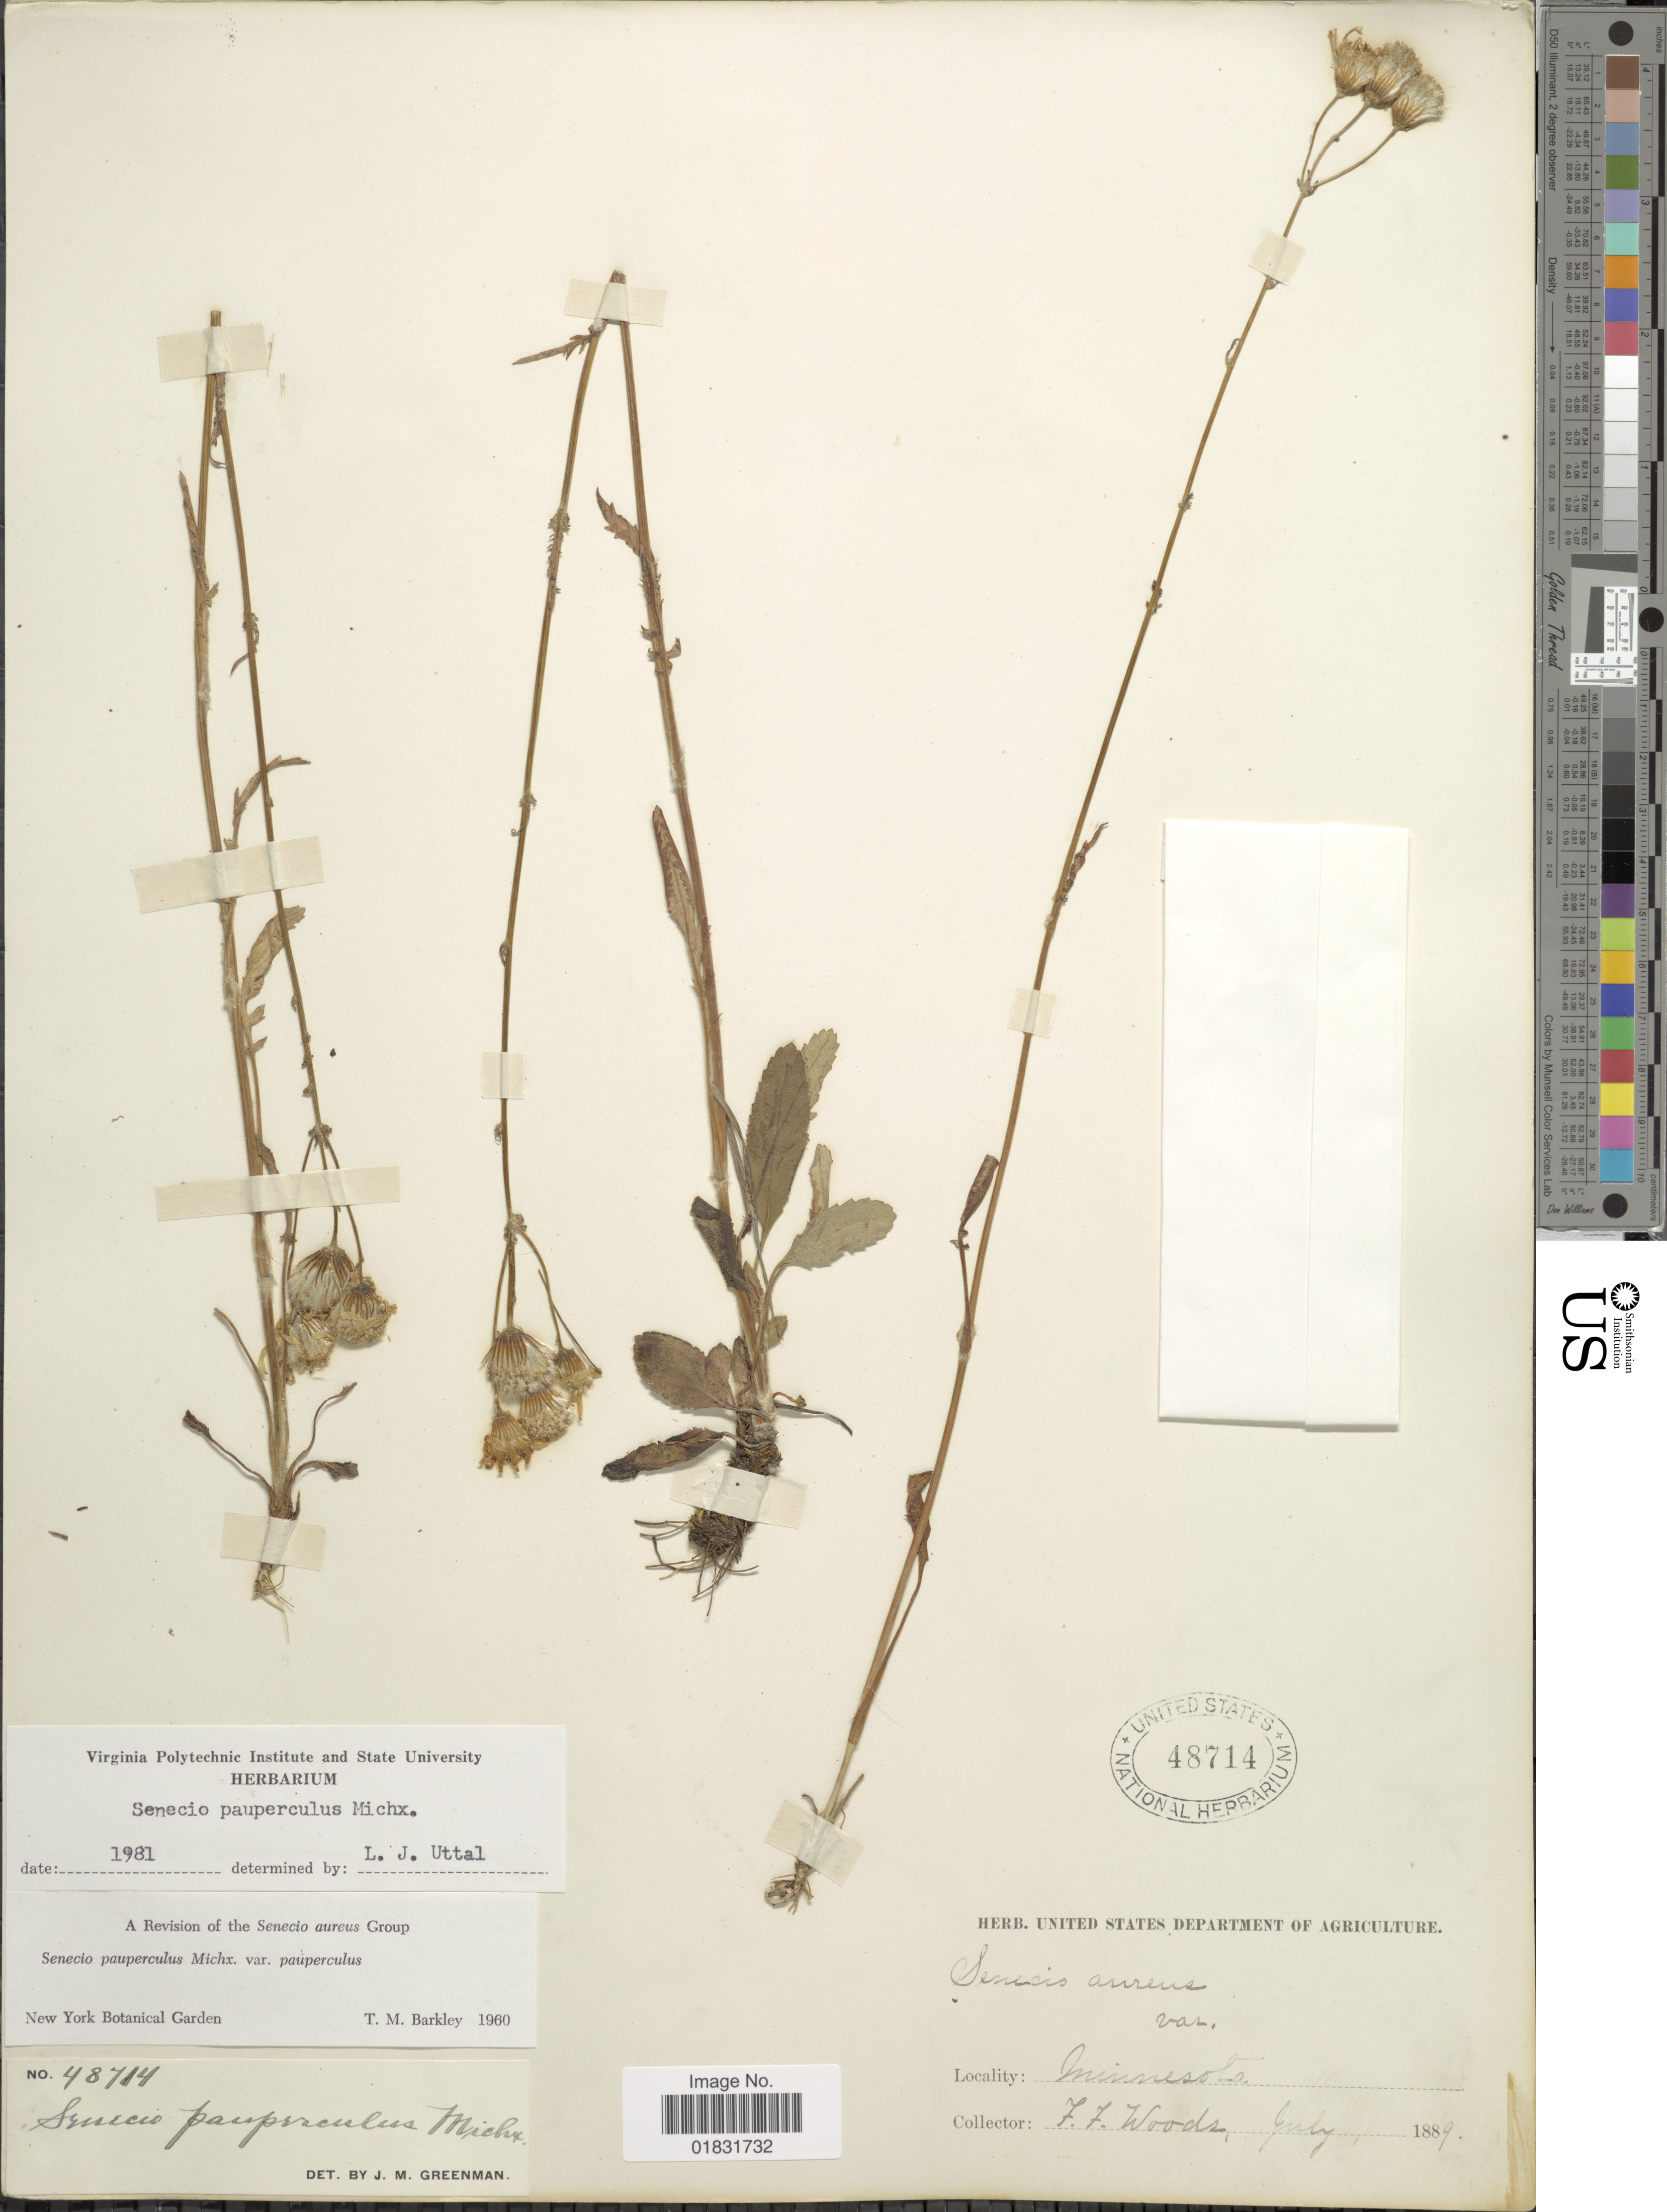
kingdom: Plantae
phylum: Tracheophyta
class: Magnoliopsida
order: Asterales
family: Asteraceae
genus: Packera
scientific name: Packera paupercula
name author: (Michx.) Á. Löve & D. Löve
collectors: F. Woods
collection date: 1889-07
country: United States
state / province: Minnesota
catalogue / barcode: US 48714